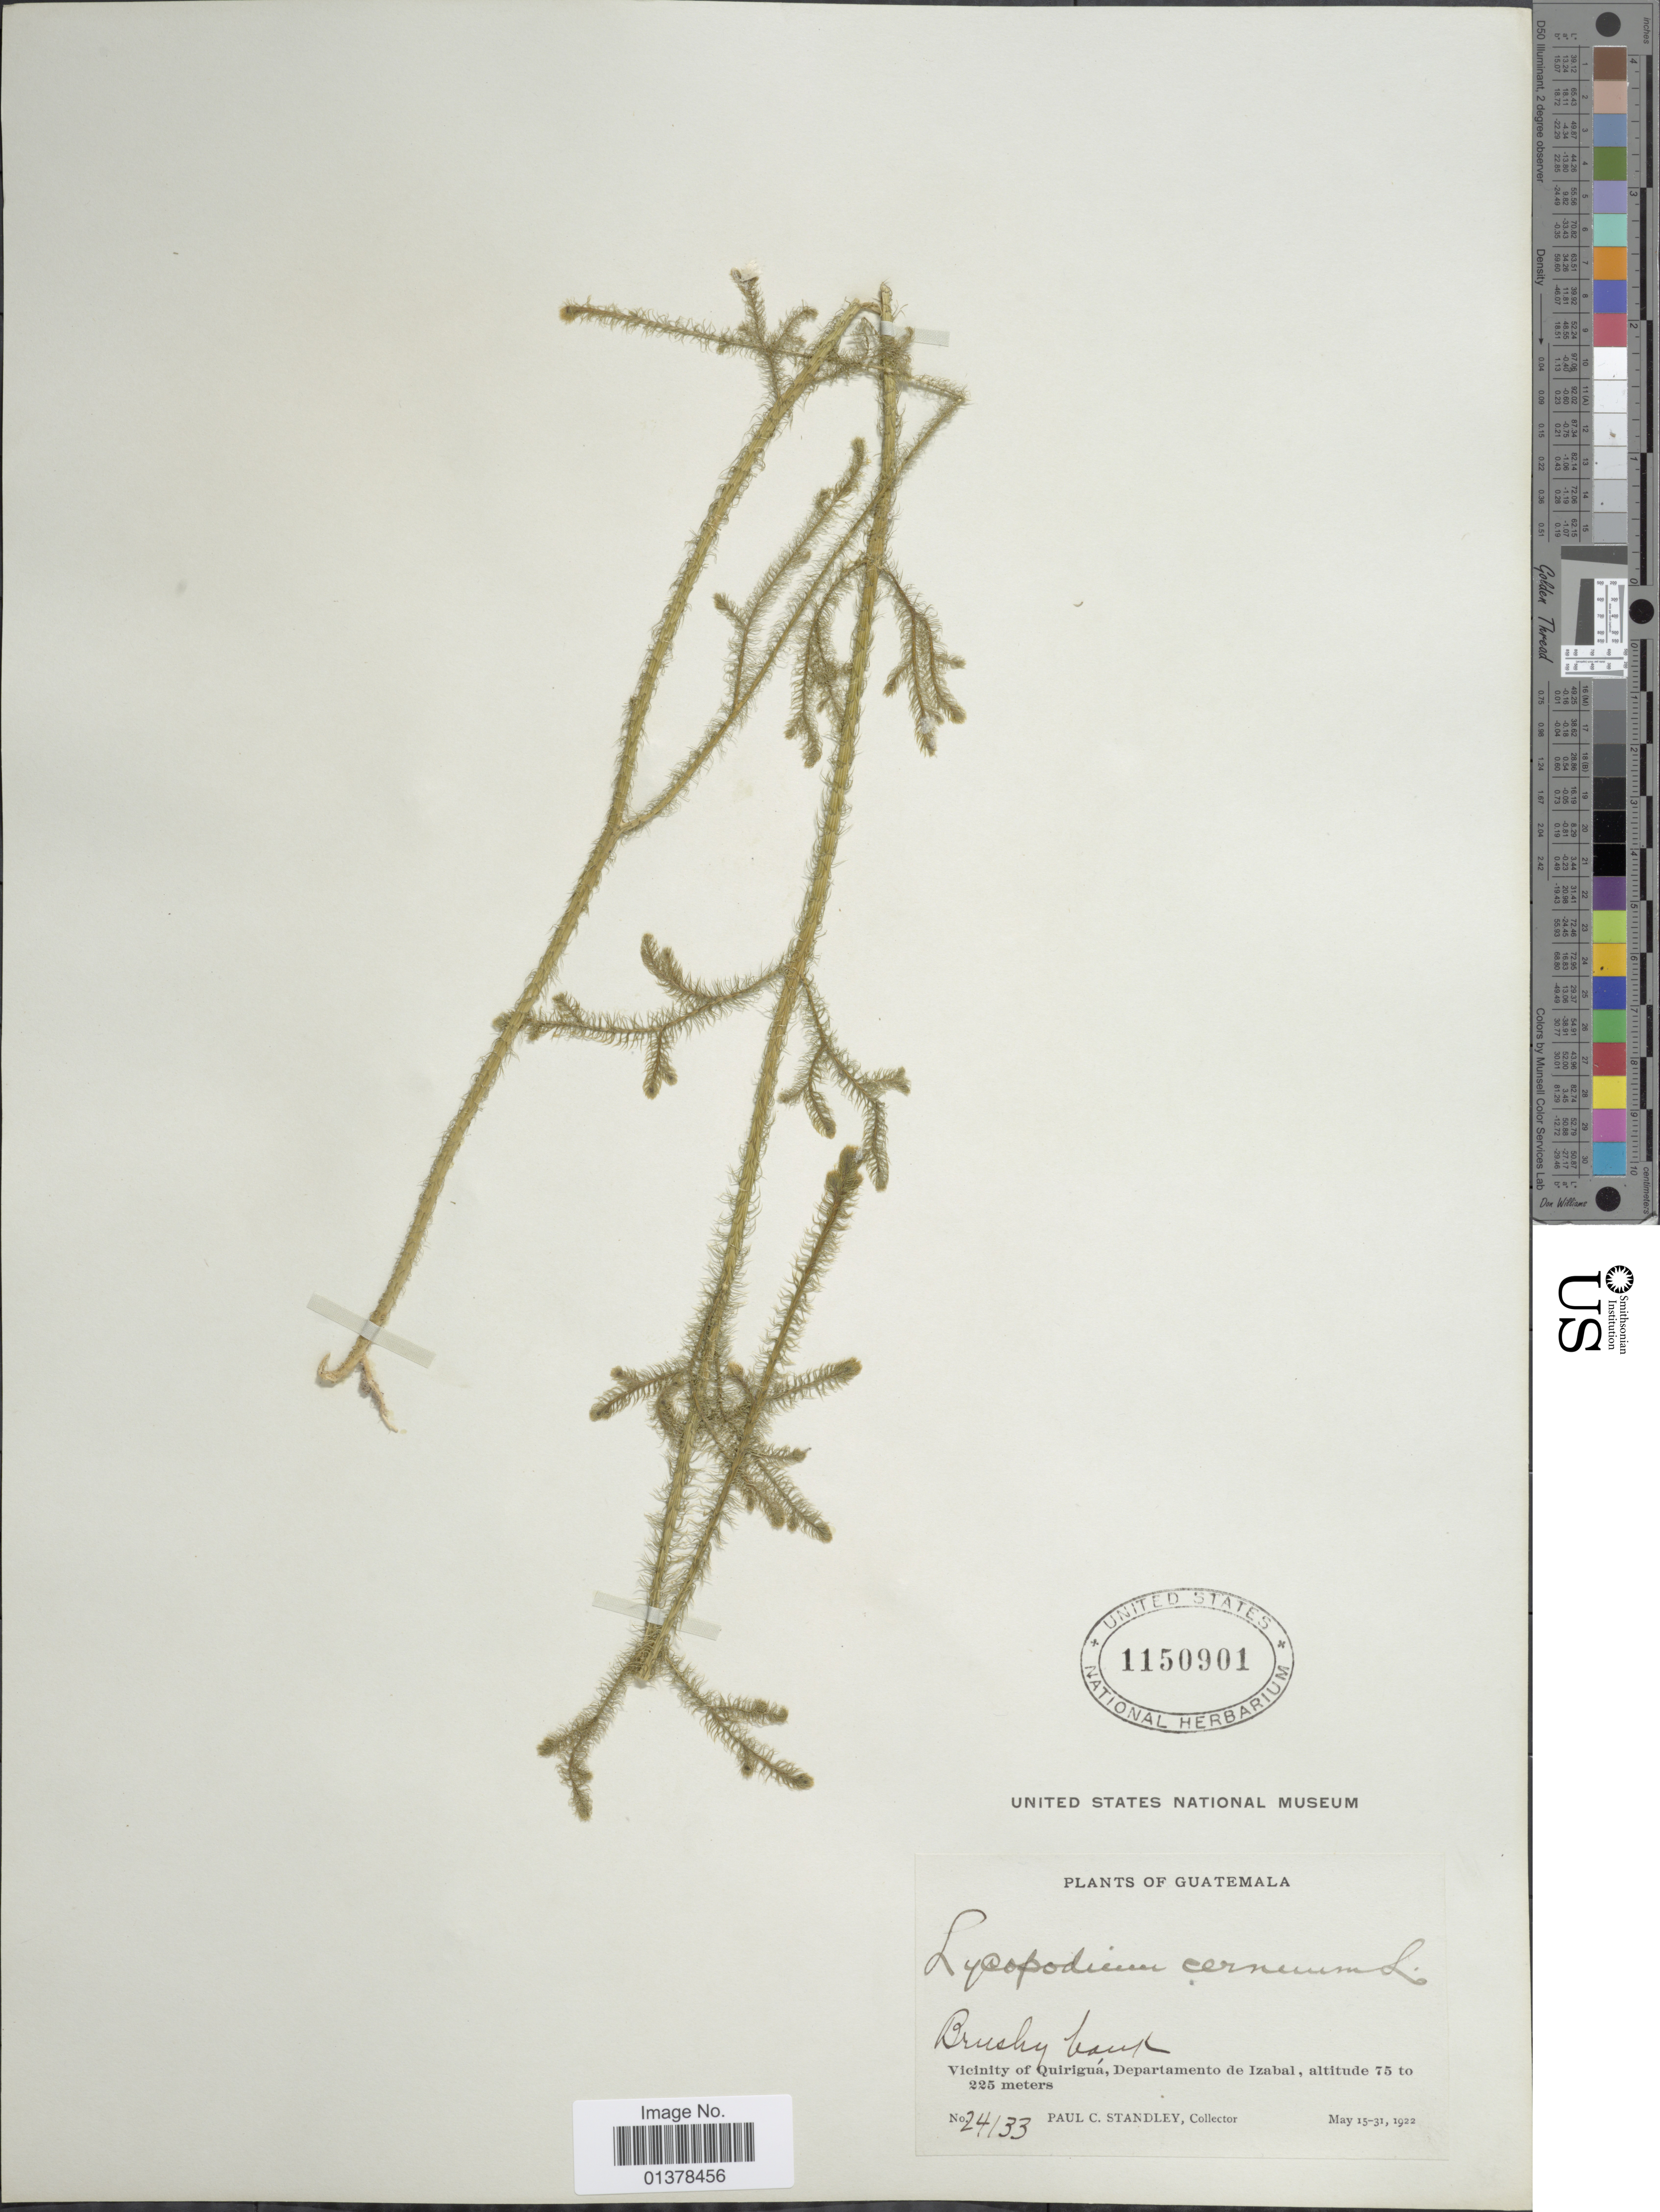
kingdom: Plantae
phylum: Tracheophyta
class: Lycopodiopsida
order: Lycopodiales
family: Lycopodiaceae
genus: Palhinhaea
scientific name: Palhinhaea cernua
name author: (L.) Vasc. & Franco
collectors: P. C. Standley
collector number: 24133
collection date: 1922-05-15/1922-05-31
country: Guatemala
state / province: Izabal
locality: Vicinity of Quirigua, Departamento de Izabal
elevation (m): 75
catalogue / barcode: US 1150901